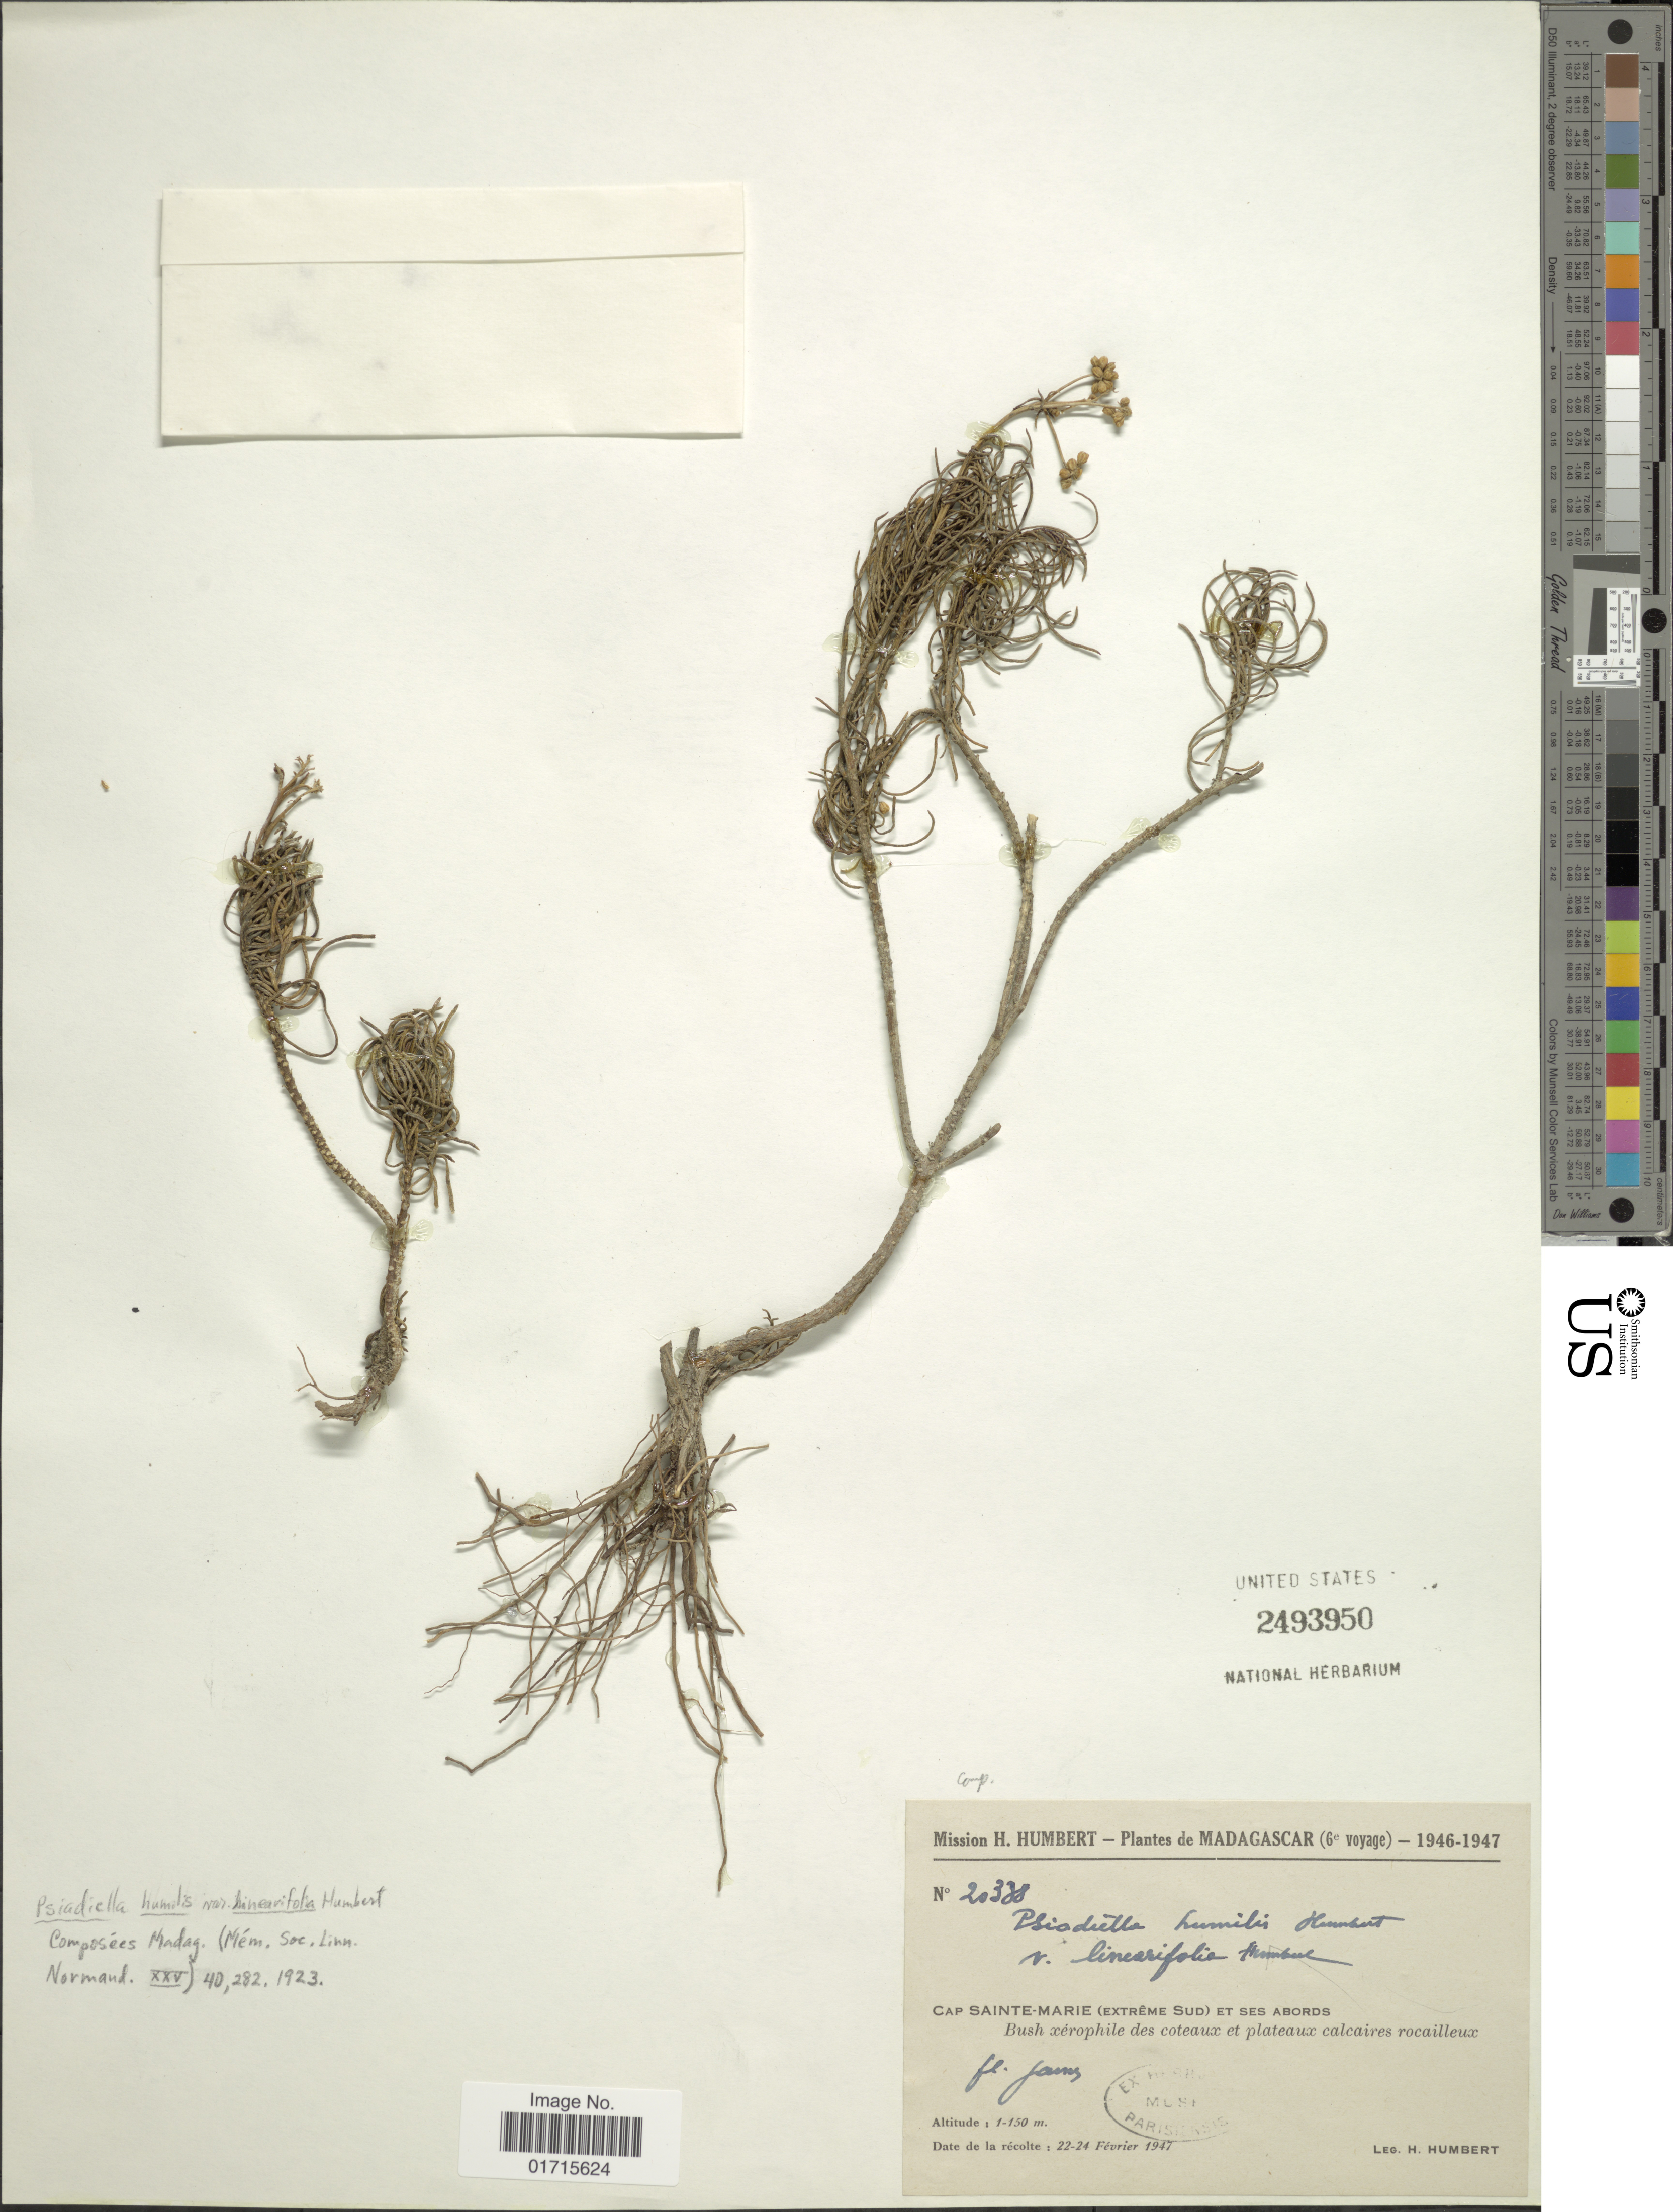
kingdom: Plantae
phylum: Tracheophyta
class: Magnoliopsida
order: Asterales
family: Asteraceae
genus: Psiadia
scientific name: Psiadia humilis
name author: (Humbert) G.L. Nesom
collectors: H. Humbert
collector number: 20388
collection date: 1947-02-22/1947-02-24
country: Madagascar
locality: Cap Sainte-Maria (Extreme Sud) Et Ses Abords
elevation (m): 100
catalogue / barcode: US 2493950